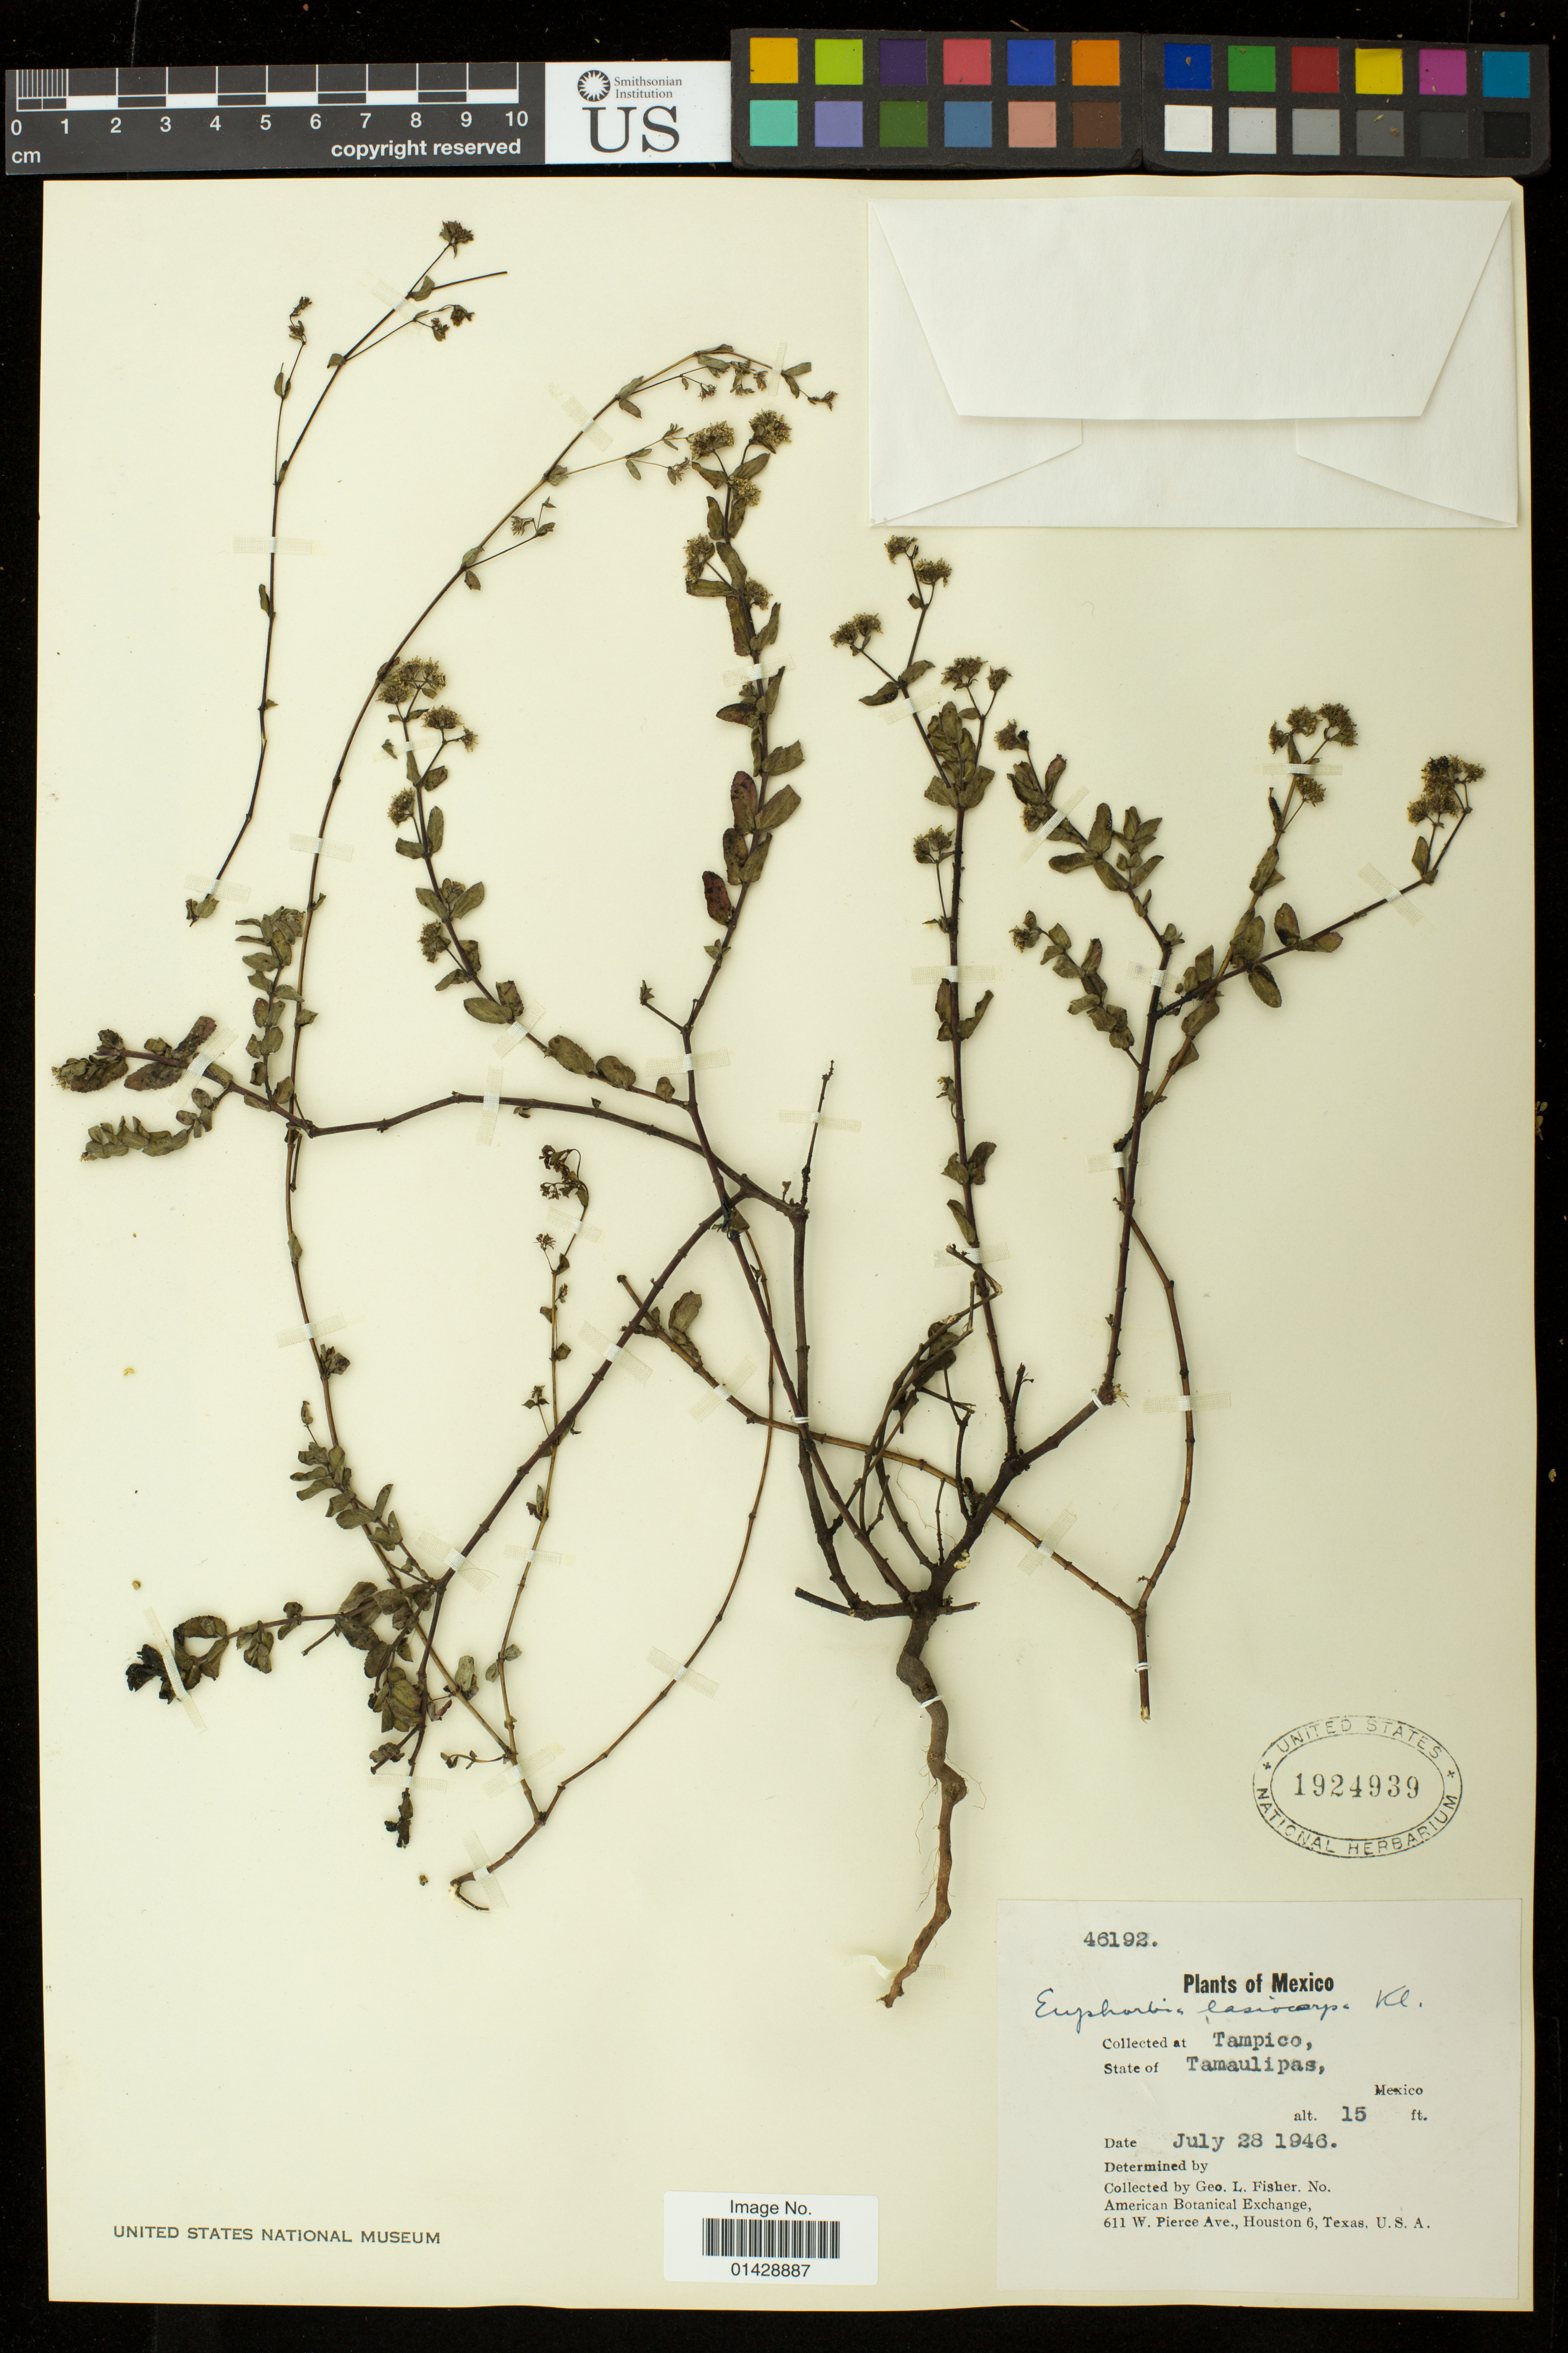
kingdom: Plantae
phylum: Tracheophyta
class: Magnoliopsida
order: Malpighiales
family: Euphorbiaceae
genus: Euphorbia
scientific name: Euphorbia lasiocarpa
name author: Klotzsch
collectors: G. L. Fisher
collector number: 46192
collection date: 1946-07-28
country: Mexico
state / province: Tamaulipas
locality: Tampico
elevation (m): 5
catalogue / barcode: US 1924939